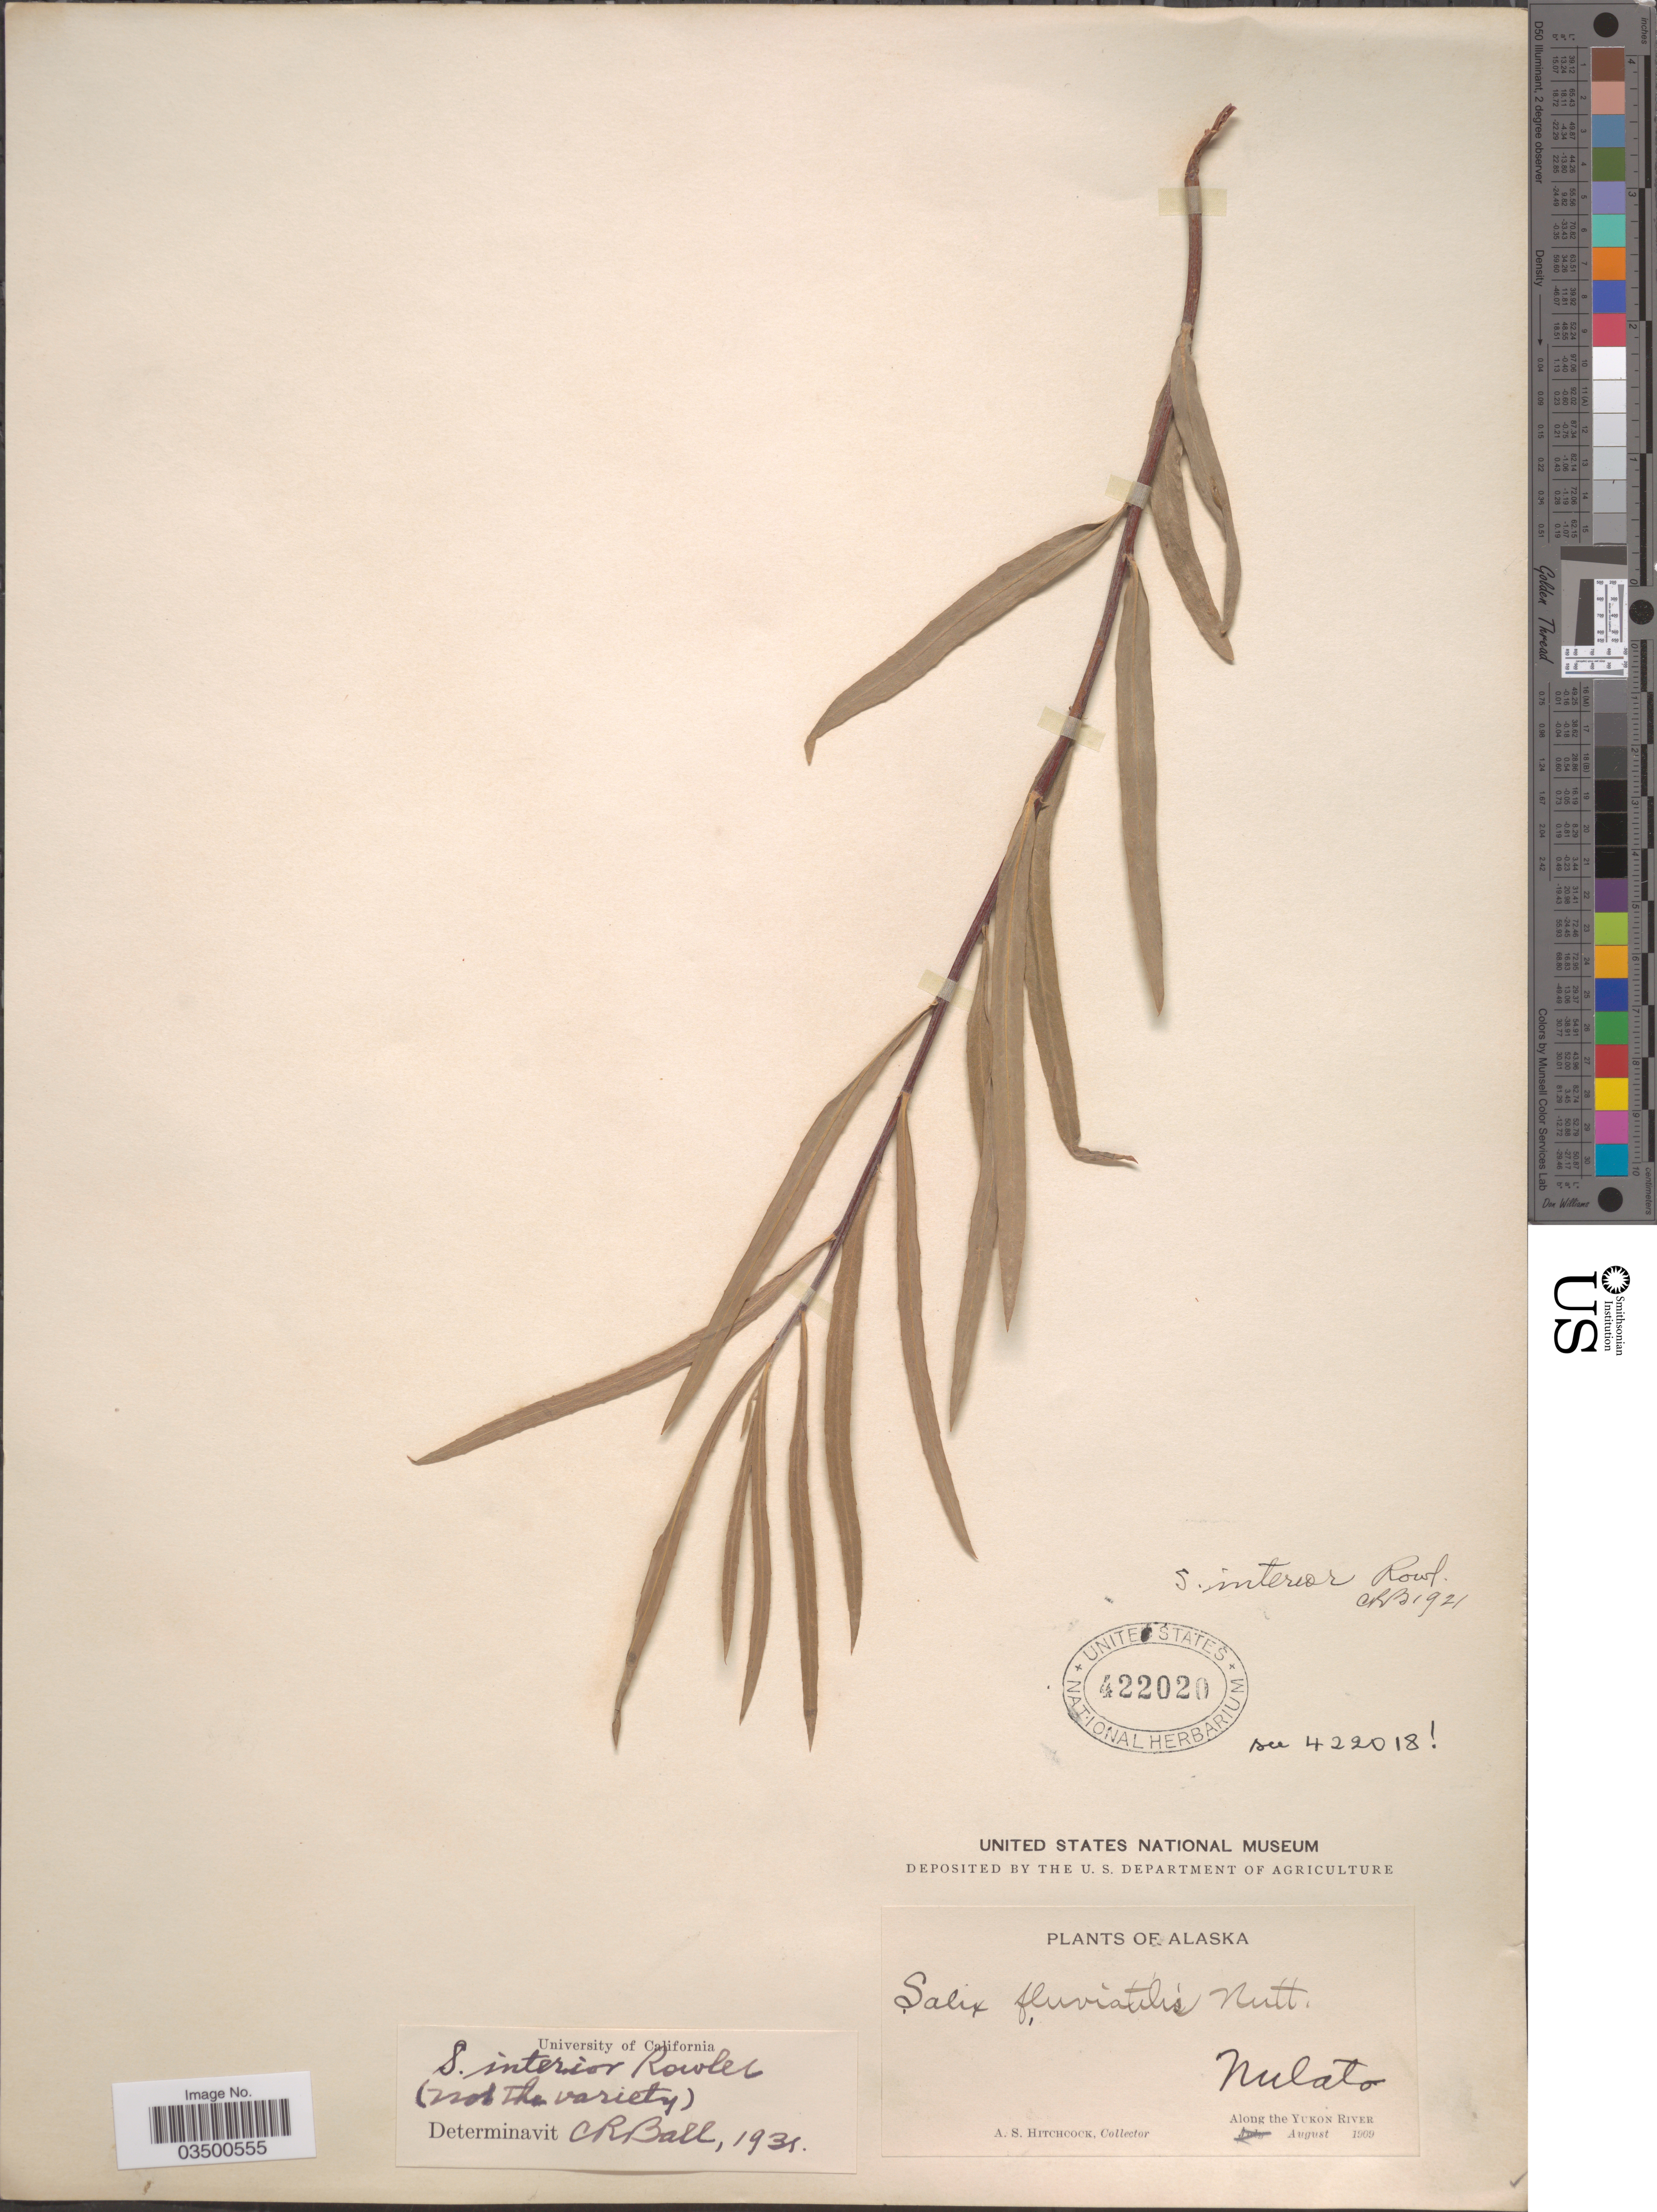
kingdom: Plantae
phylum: Tracheophyta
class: Magnoliopsida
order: Malpighiales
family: Salicaceae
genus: Salix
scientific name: Salix interior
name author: Rowlee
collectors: A. S. Hitchcock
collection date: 1909-08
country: United States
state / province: Alaska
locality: Nulato. Along the Yukon River.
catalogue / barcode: US 422020